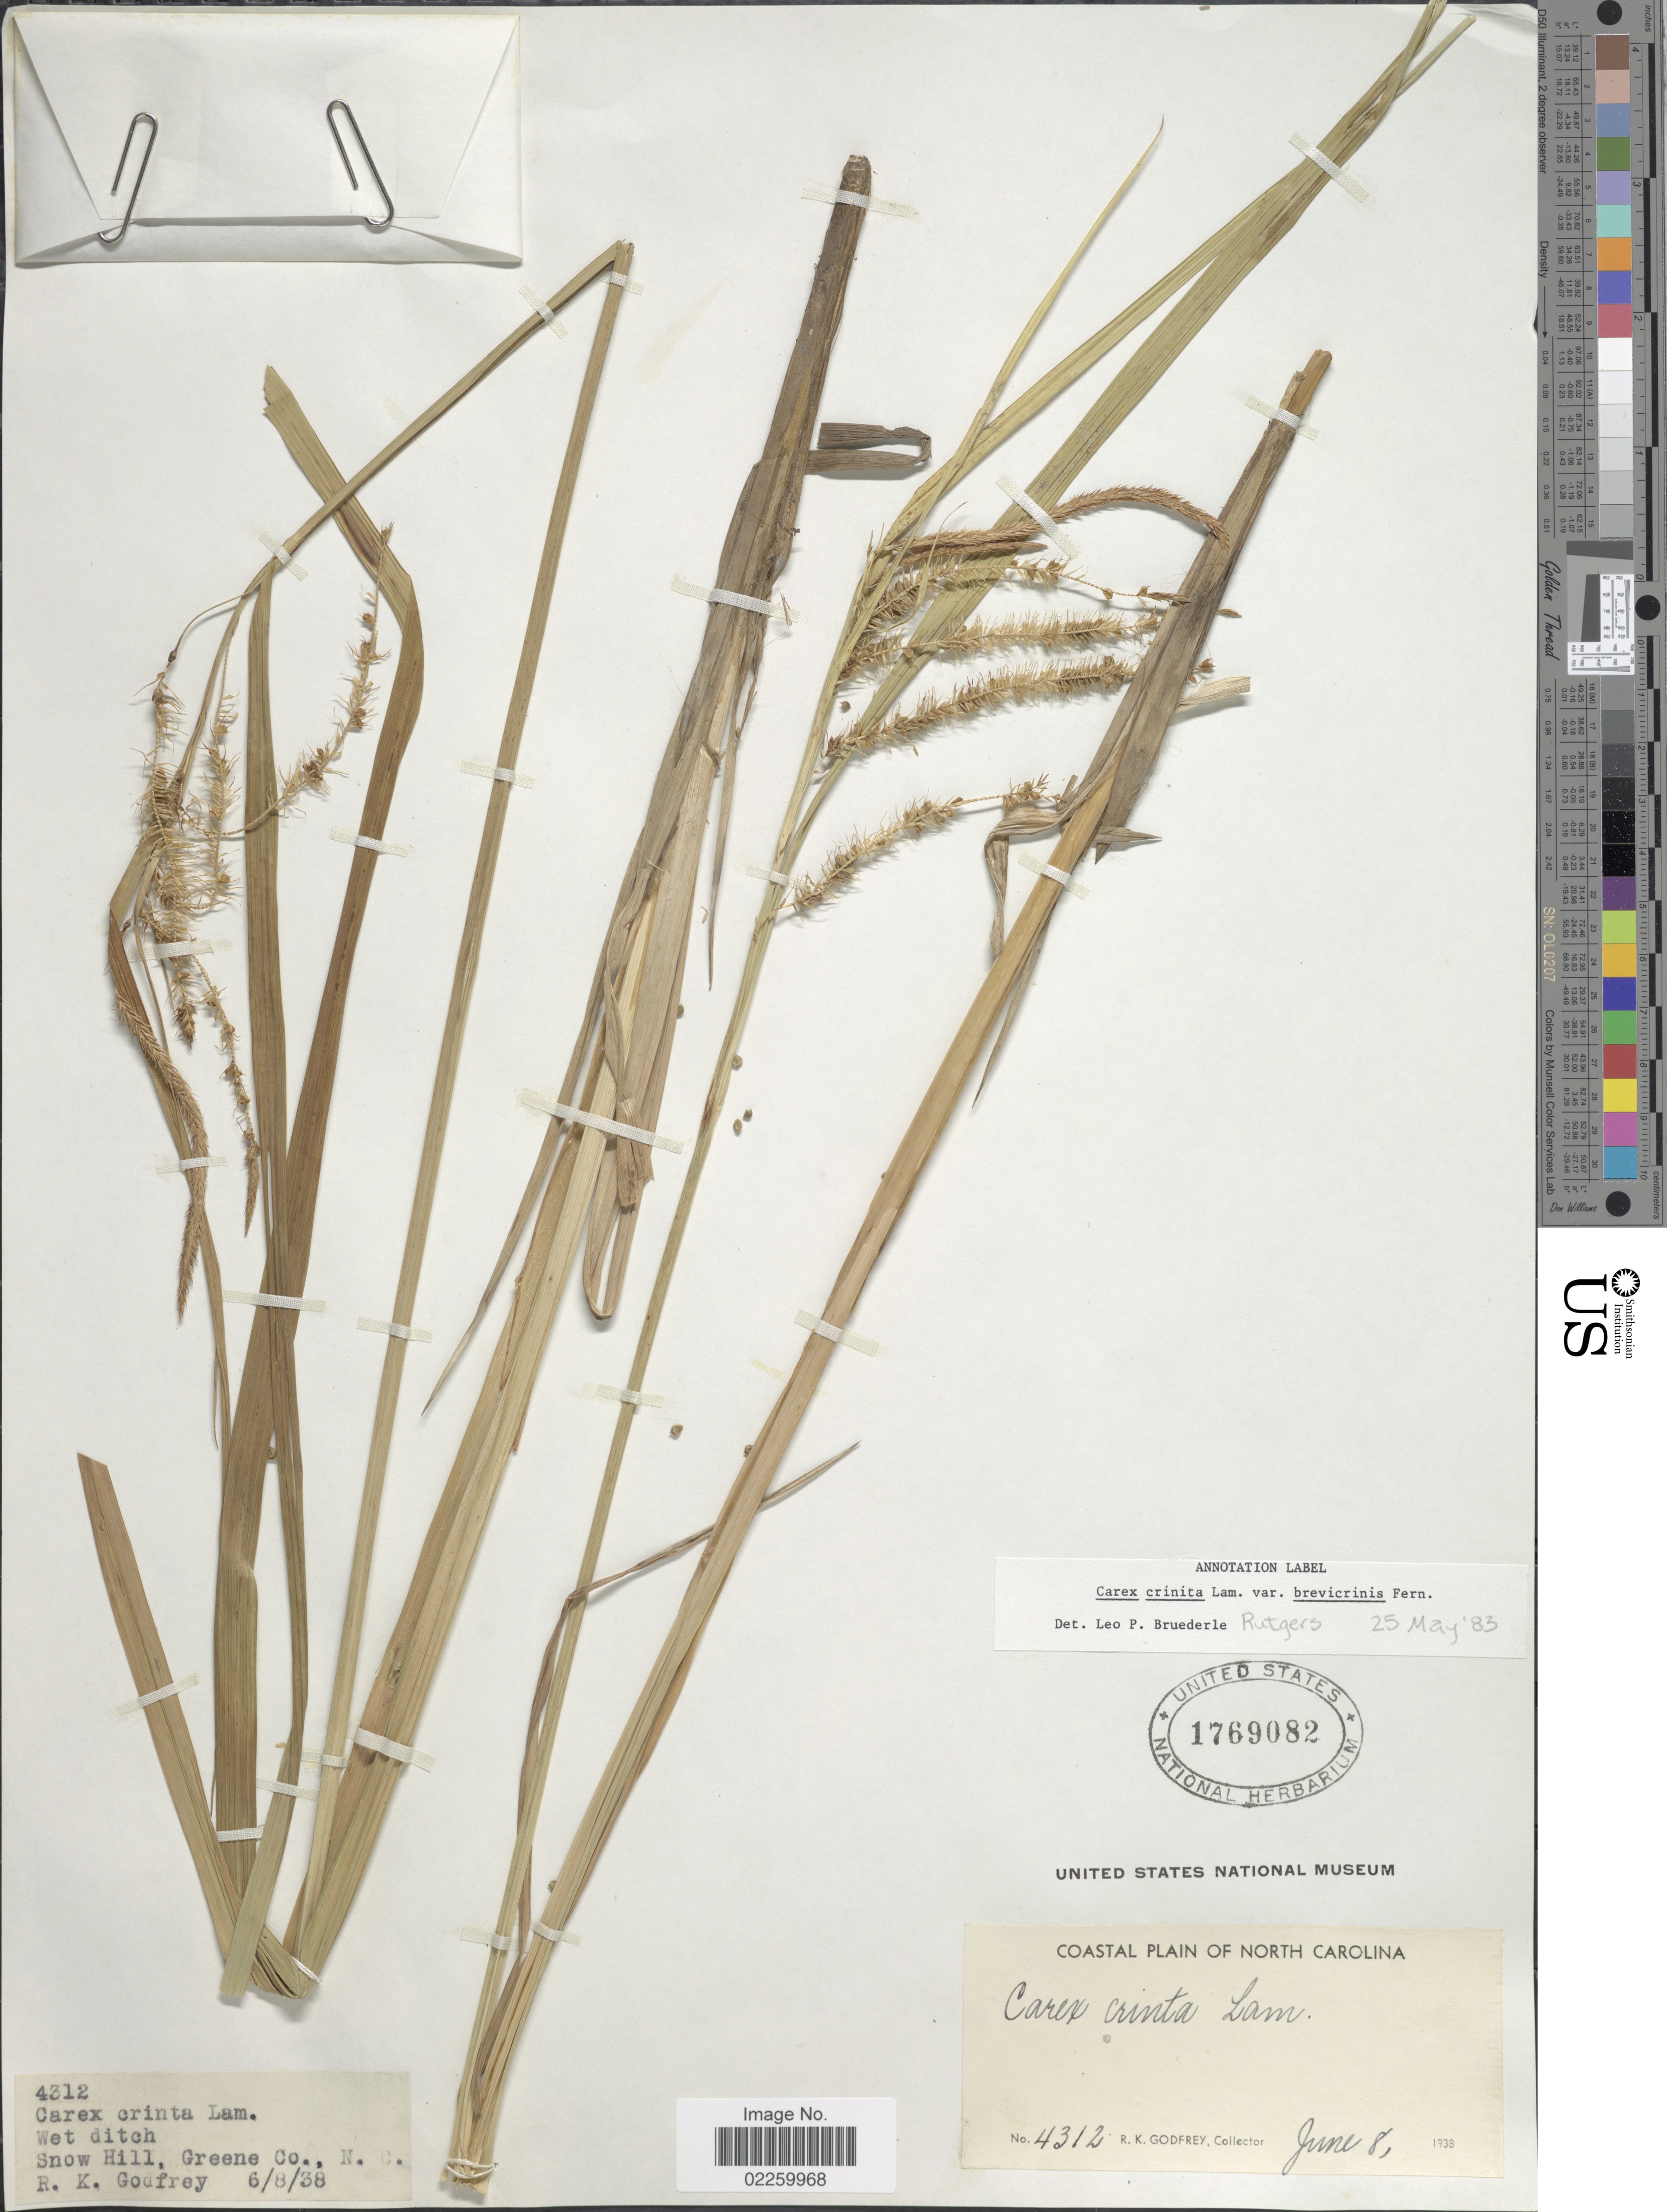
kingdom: Plantae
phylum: Tracheophyta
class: Liliopsida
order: Poales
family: Cyperaceae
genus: Carex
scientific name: Carex crinita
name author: Lam.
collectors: R. K. Godfrey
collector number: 4312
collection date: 1938-08-06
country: United States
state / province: North Carolina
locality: Snow Hill, Greene Co., N. C.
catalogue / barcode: US 1769082